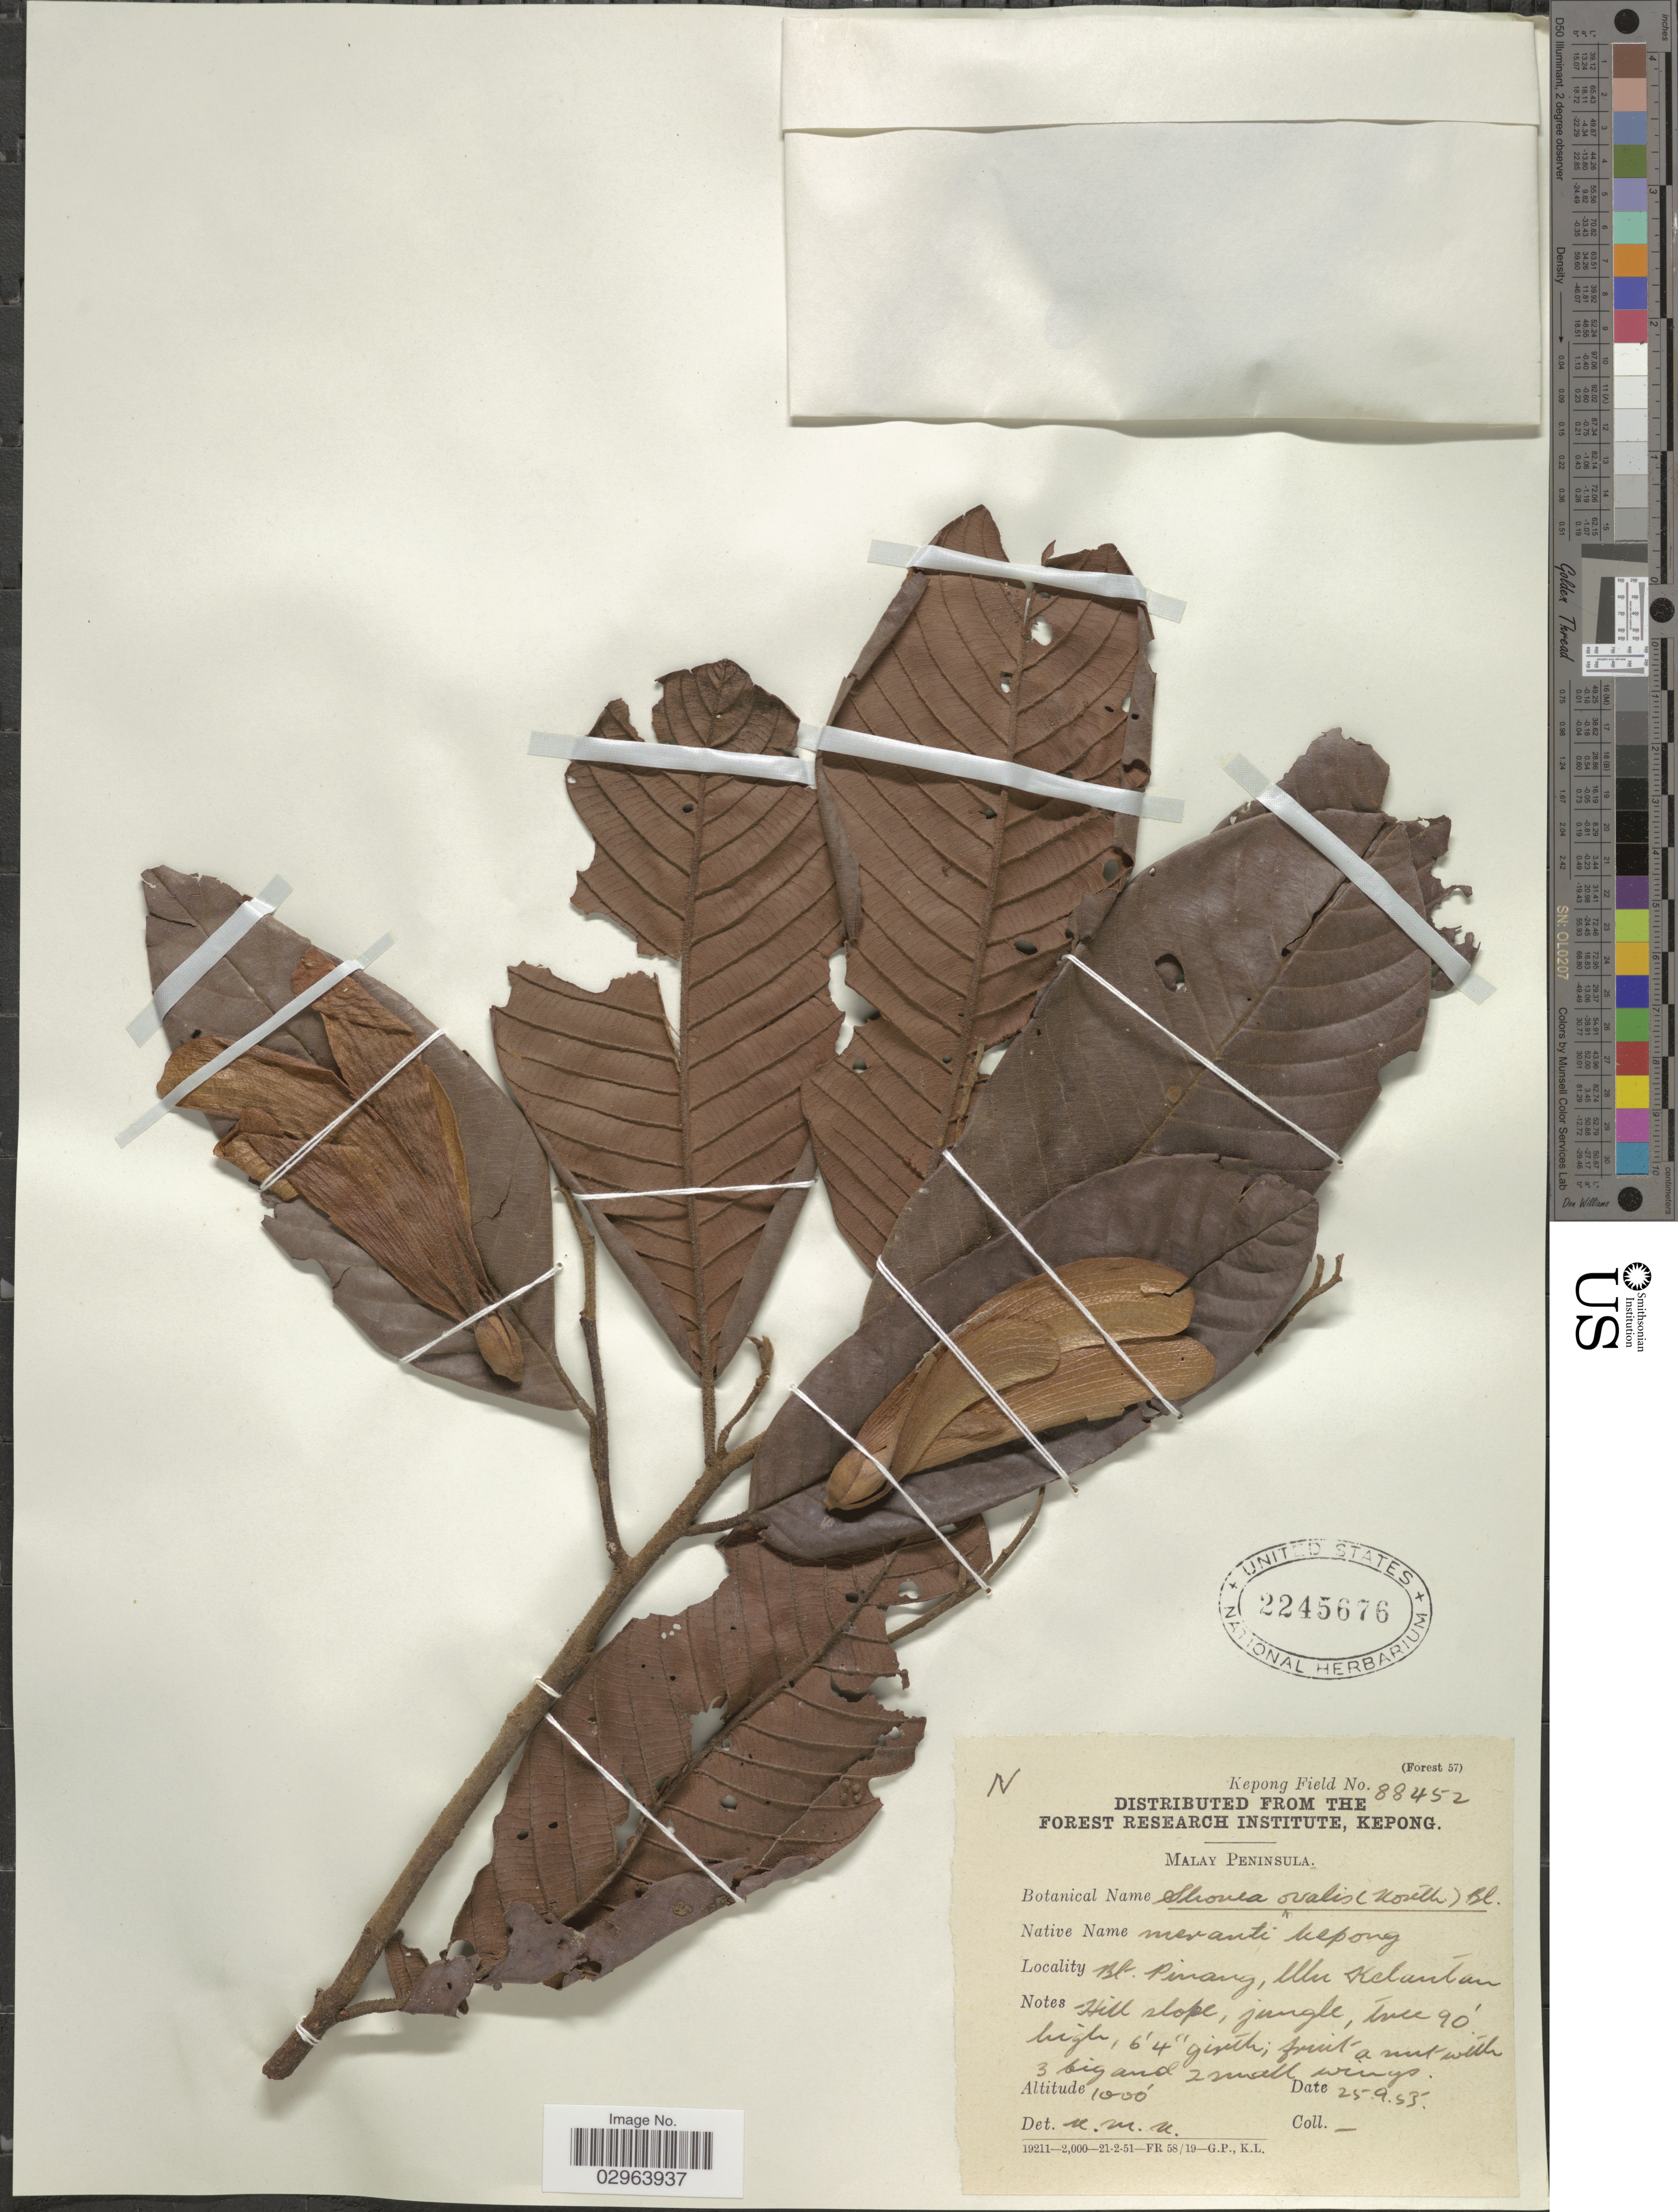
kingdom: Plantae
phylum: Tracheophyta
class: Magnoliopsida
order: Malvales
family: Dipterocarpaceae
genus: Rubroshorea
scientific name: Rubroshorea ovalis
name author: (Korth.) P.S. Ashton & J. Heck.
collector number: Kepong Field 88452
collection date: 1955-09-25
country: Malaysia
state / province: Kelantan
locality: Malay Peninsula. Bt. Pinang, Ulu [interpreted] Kelantan.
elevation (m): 305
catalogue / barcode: US 2245676